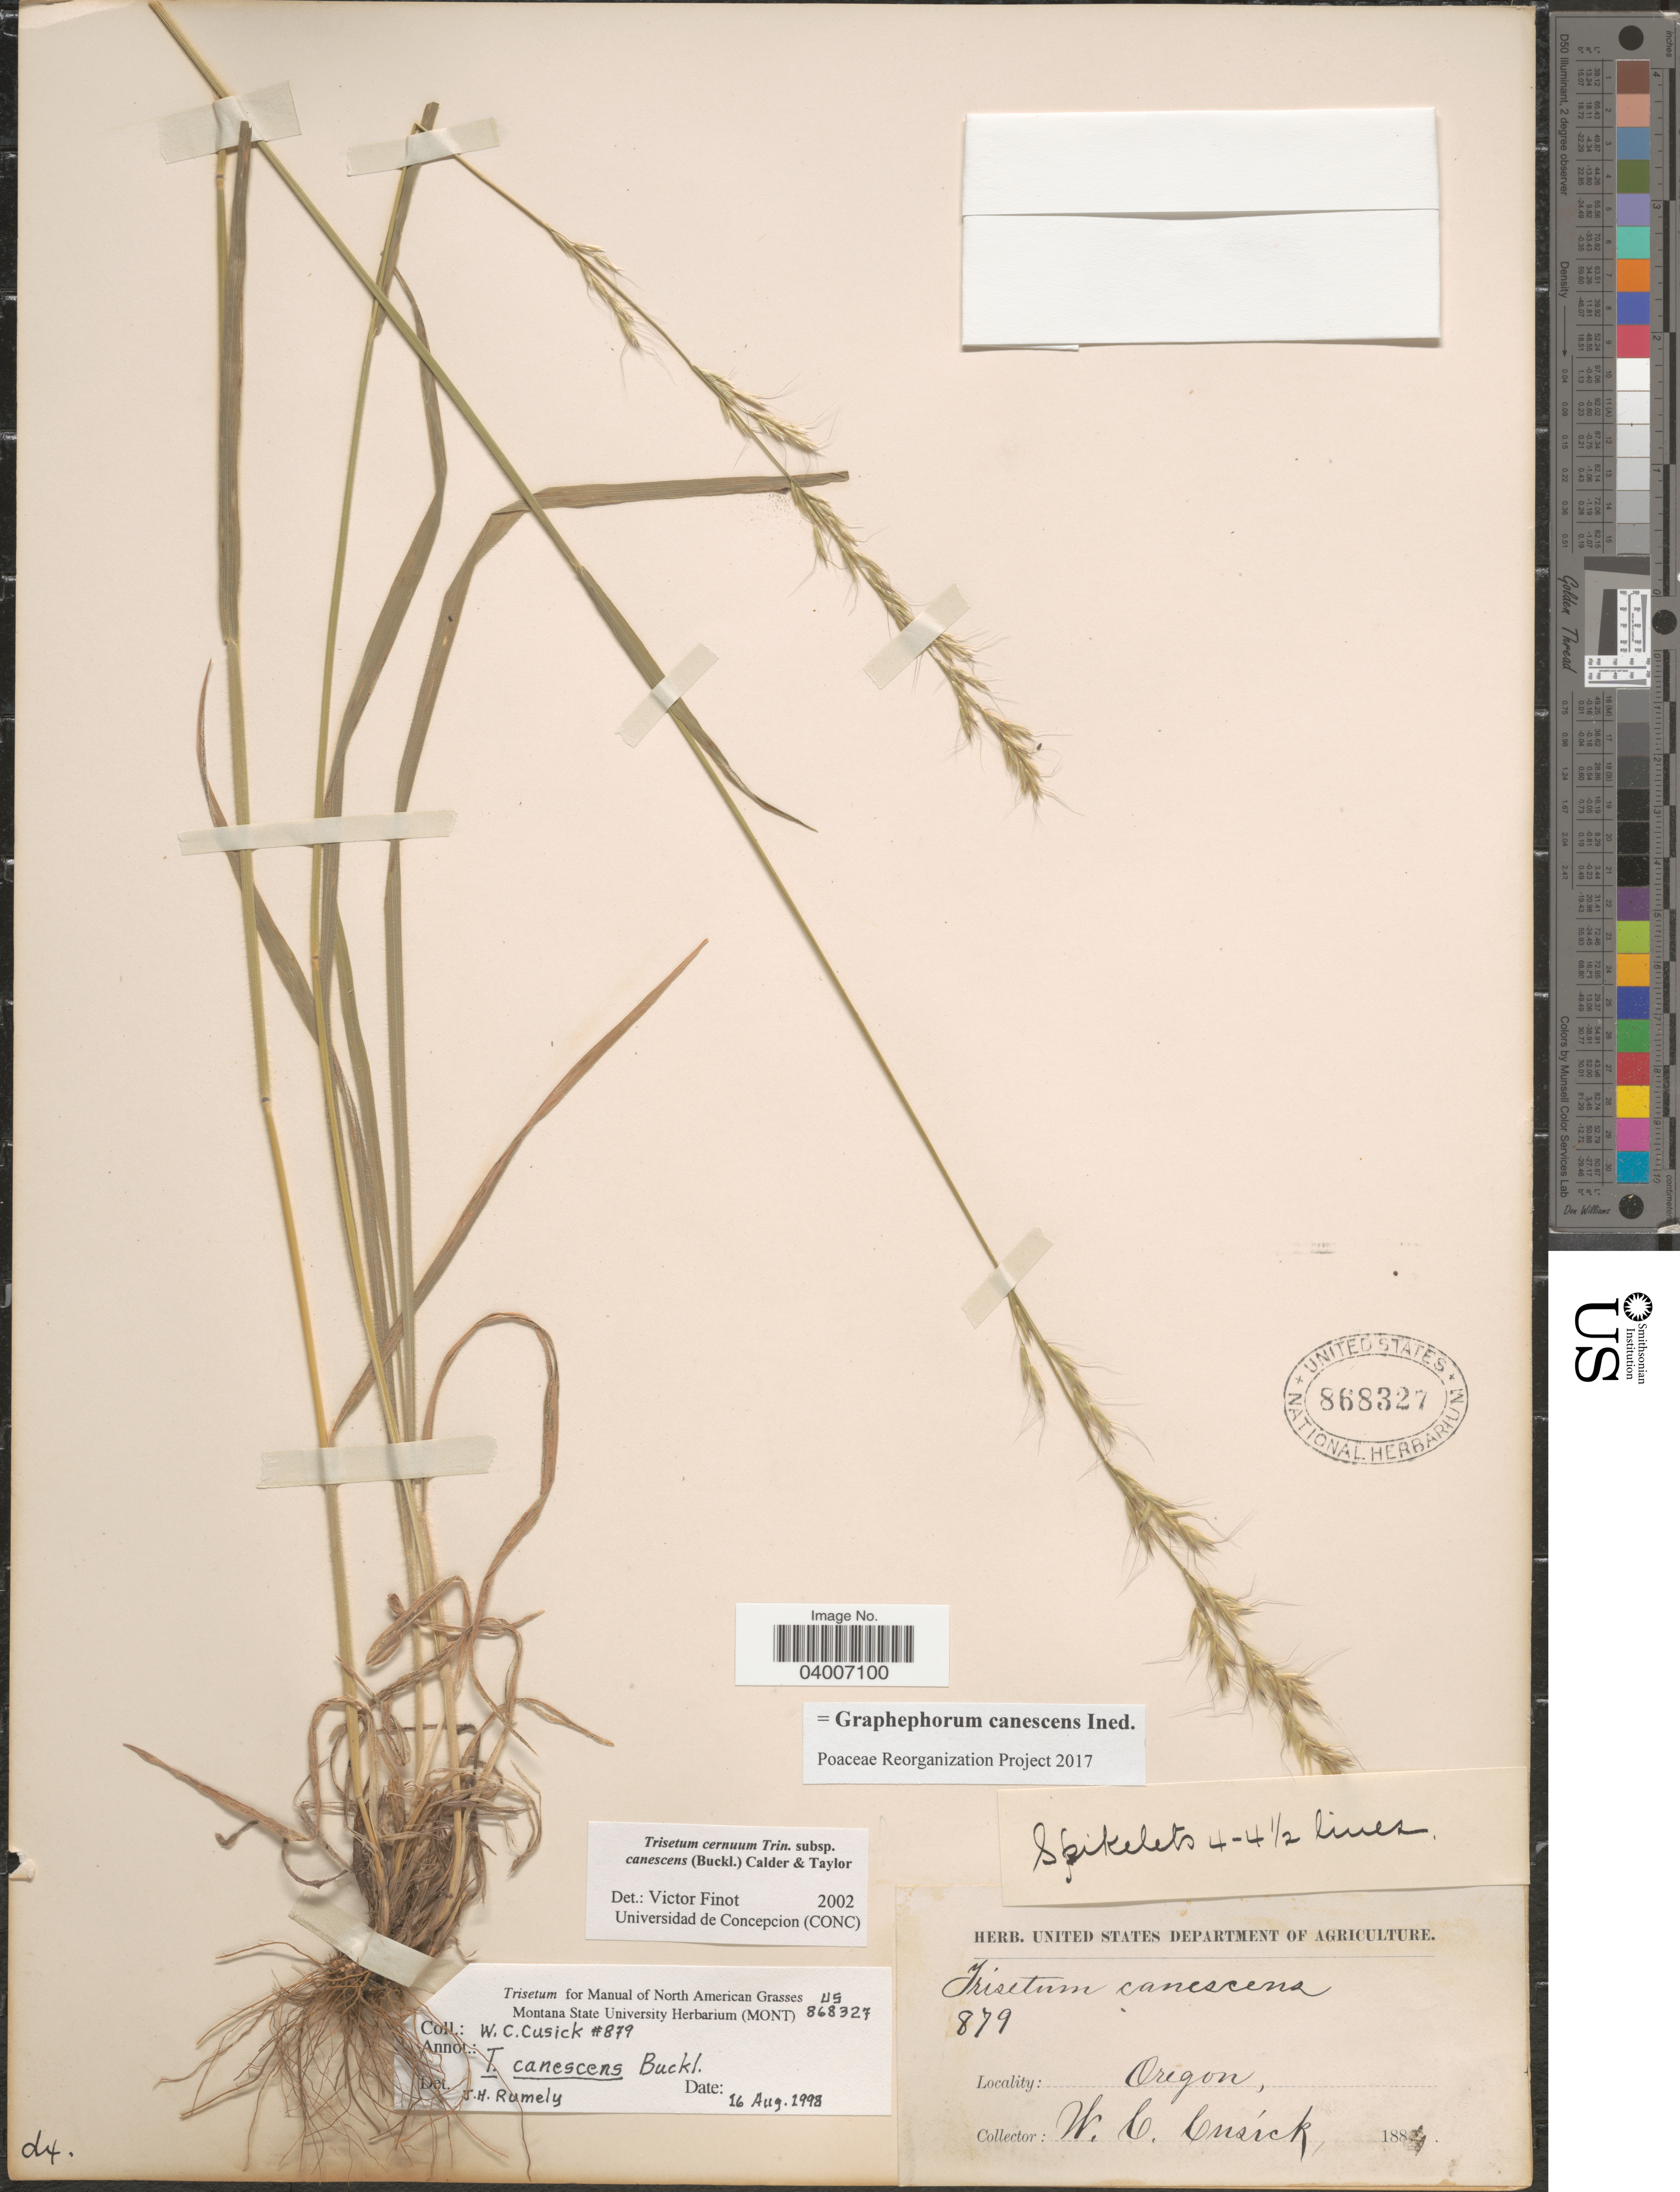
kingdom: Plantae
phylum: Tracheophyta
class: Liliopsida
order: Poales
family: Poaceae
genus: Graphephorum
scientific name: Graphephorum canescens ined.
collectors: W. C. Cusick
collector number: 879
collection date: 1884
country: United States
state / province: Oregon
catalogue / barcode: US 868327